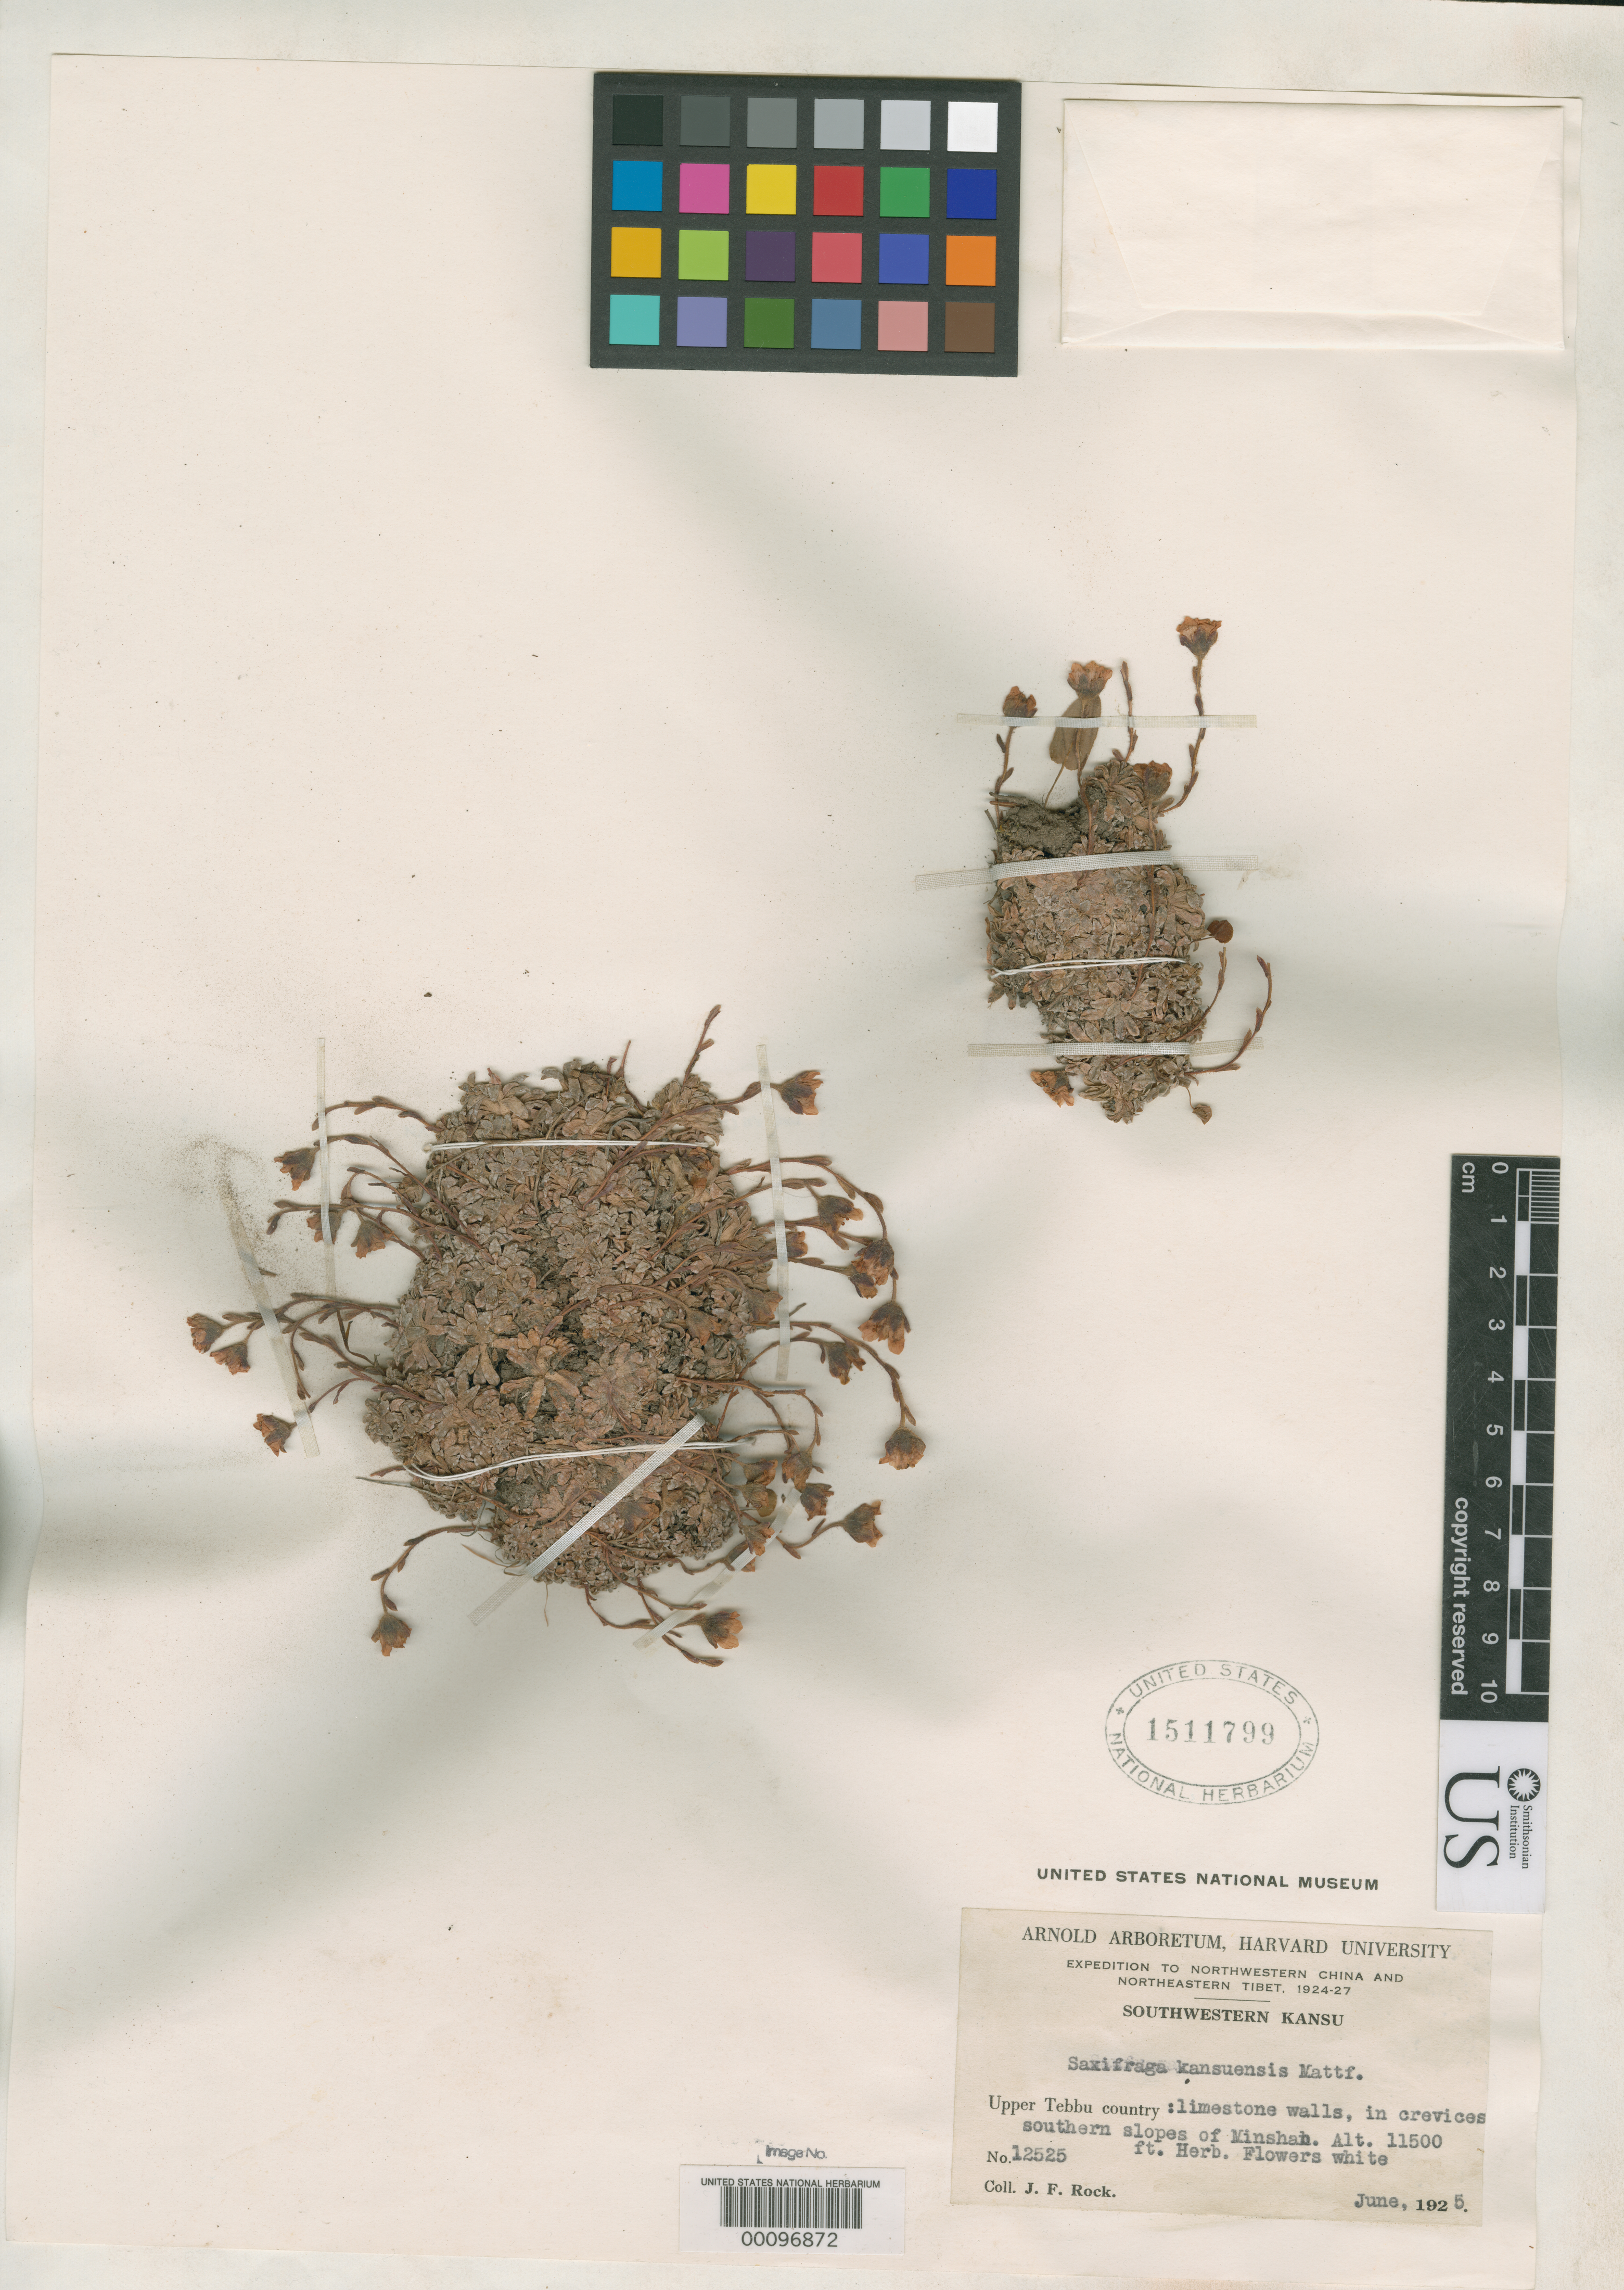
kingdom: Plantae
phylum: Tracheophyta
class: Magnoliopsida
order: Saxifragales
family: Saxifragaceae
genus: Saxifraga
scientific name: Saxifraga kansuensis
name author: Mattf.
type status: Isosyntype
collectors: J. F. Rock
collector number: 12525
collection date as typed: Jun 1925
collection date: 1925-06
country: China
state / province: Gansu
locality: Upper Tebbu country, Minshan.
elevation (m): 3505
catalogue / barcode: US 1511799